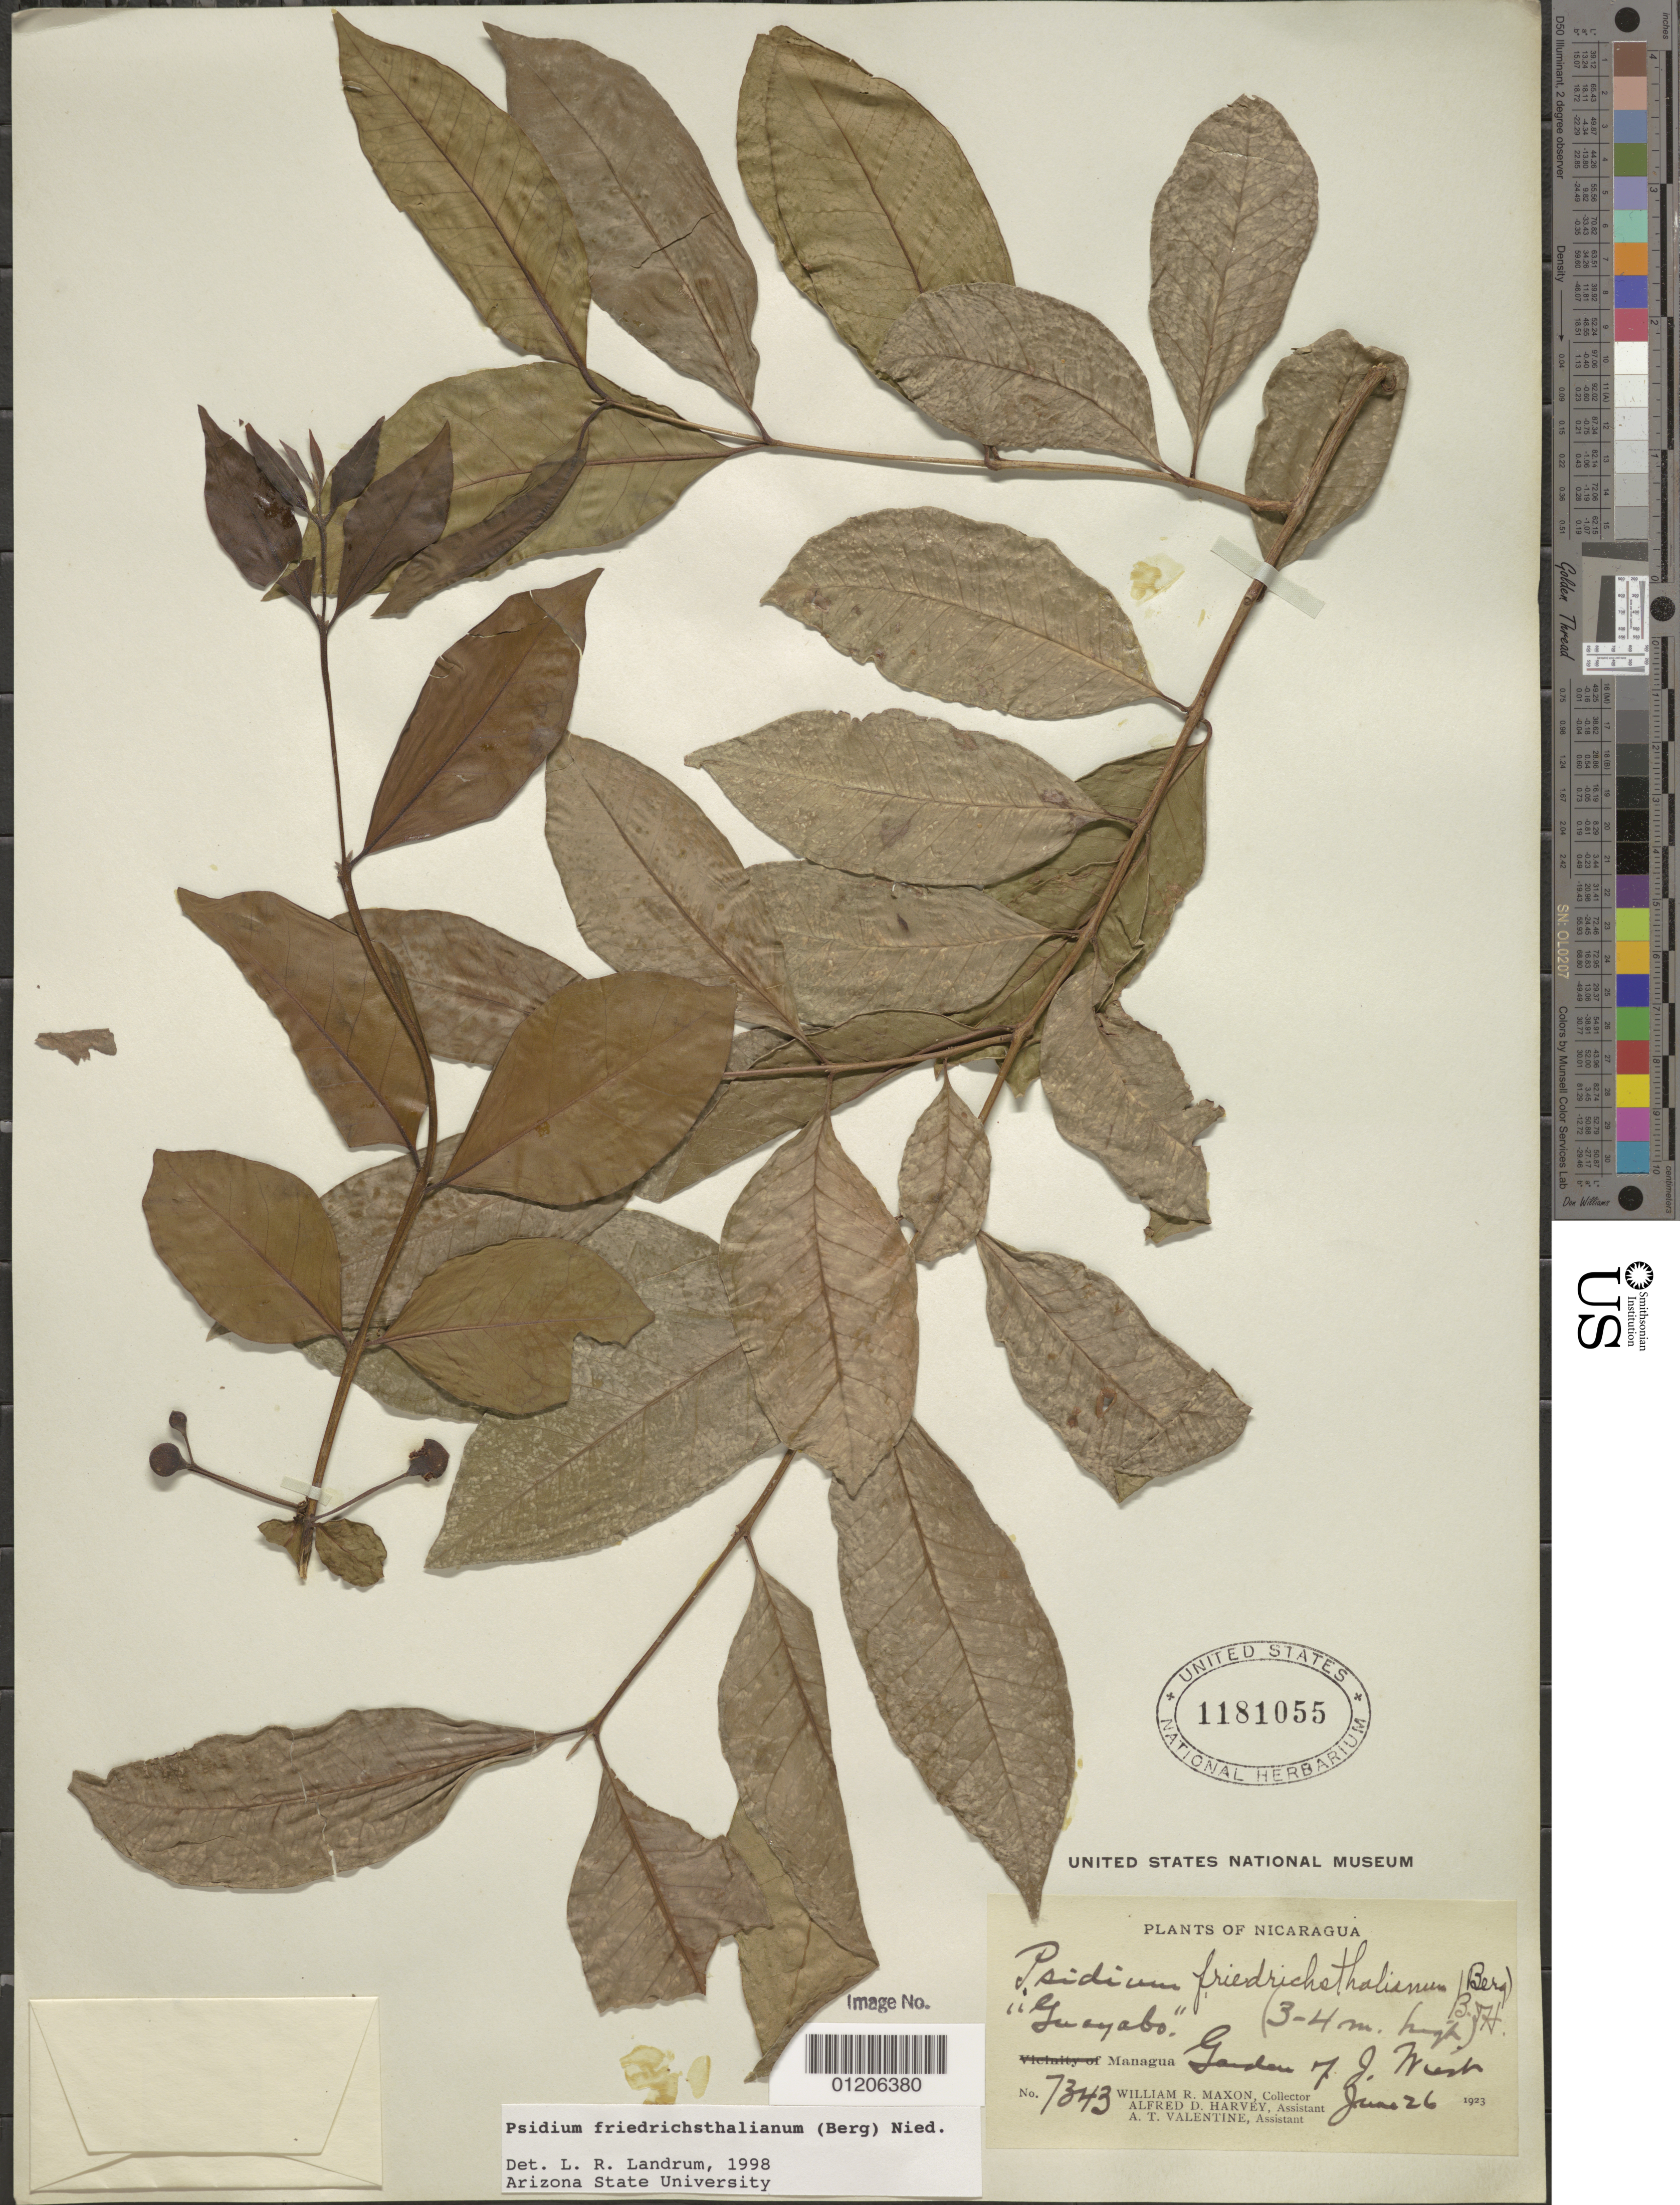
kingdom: Plantae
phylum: Tracheophyta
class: Magnoliopsida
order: Myrtales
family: Myrtaceae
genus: Psidium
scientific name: Psidium friedrichsthalianum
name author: (O. Berg) Nied.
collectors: W. R. Maxon, A. D. Harvey & A. Valentine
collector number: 7343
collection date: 1923-06-26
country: Nicaragua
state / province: Managua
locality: Managua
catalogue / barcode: US 1181055